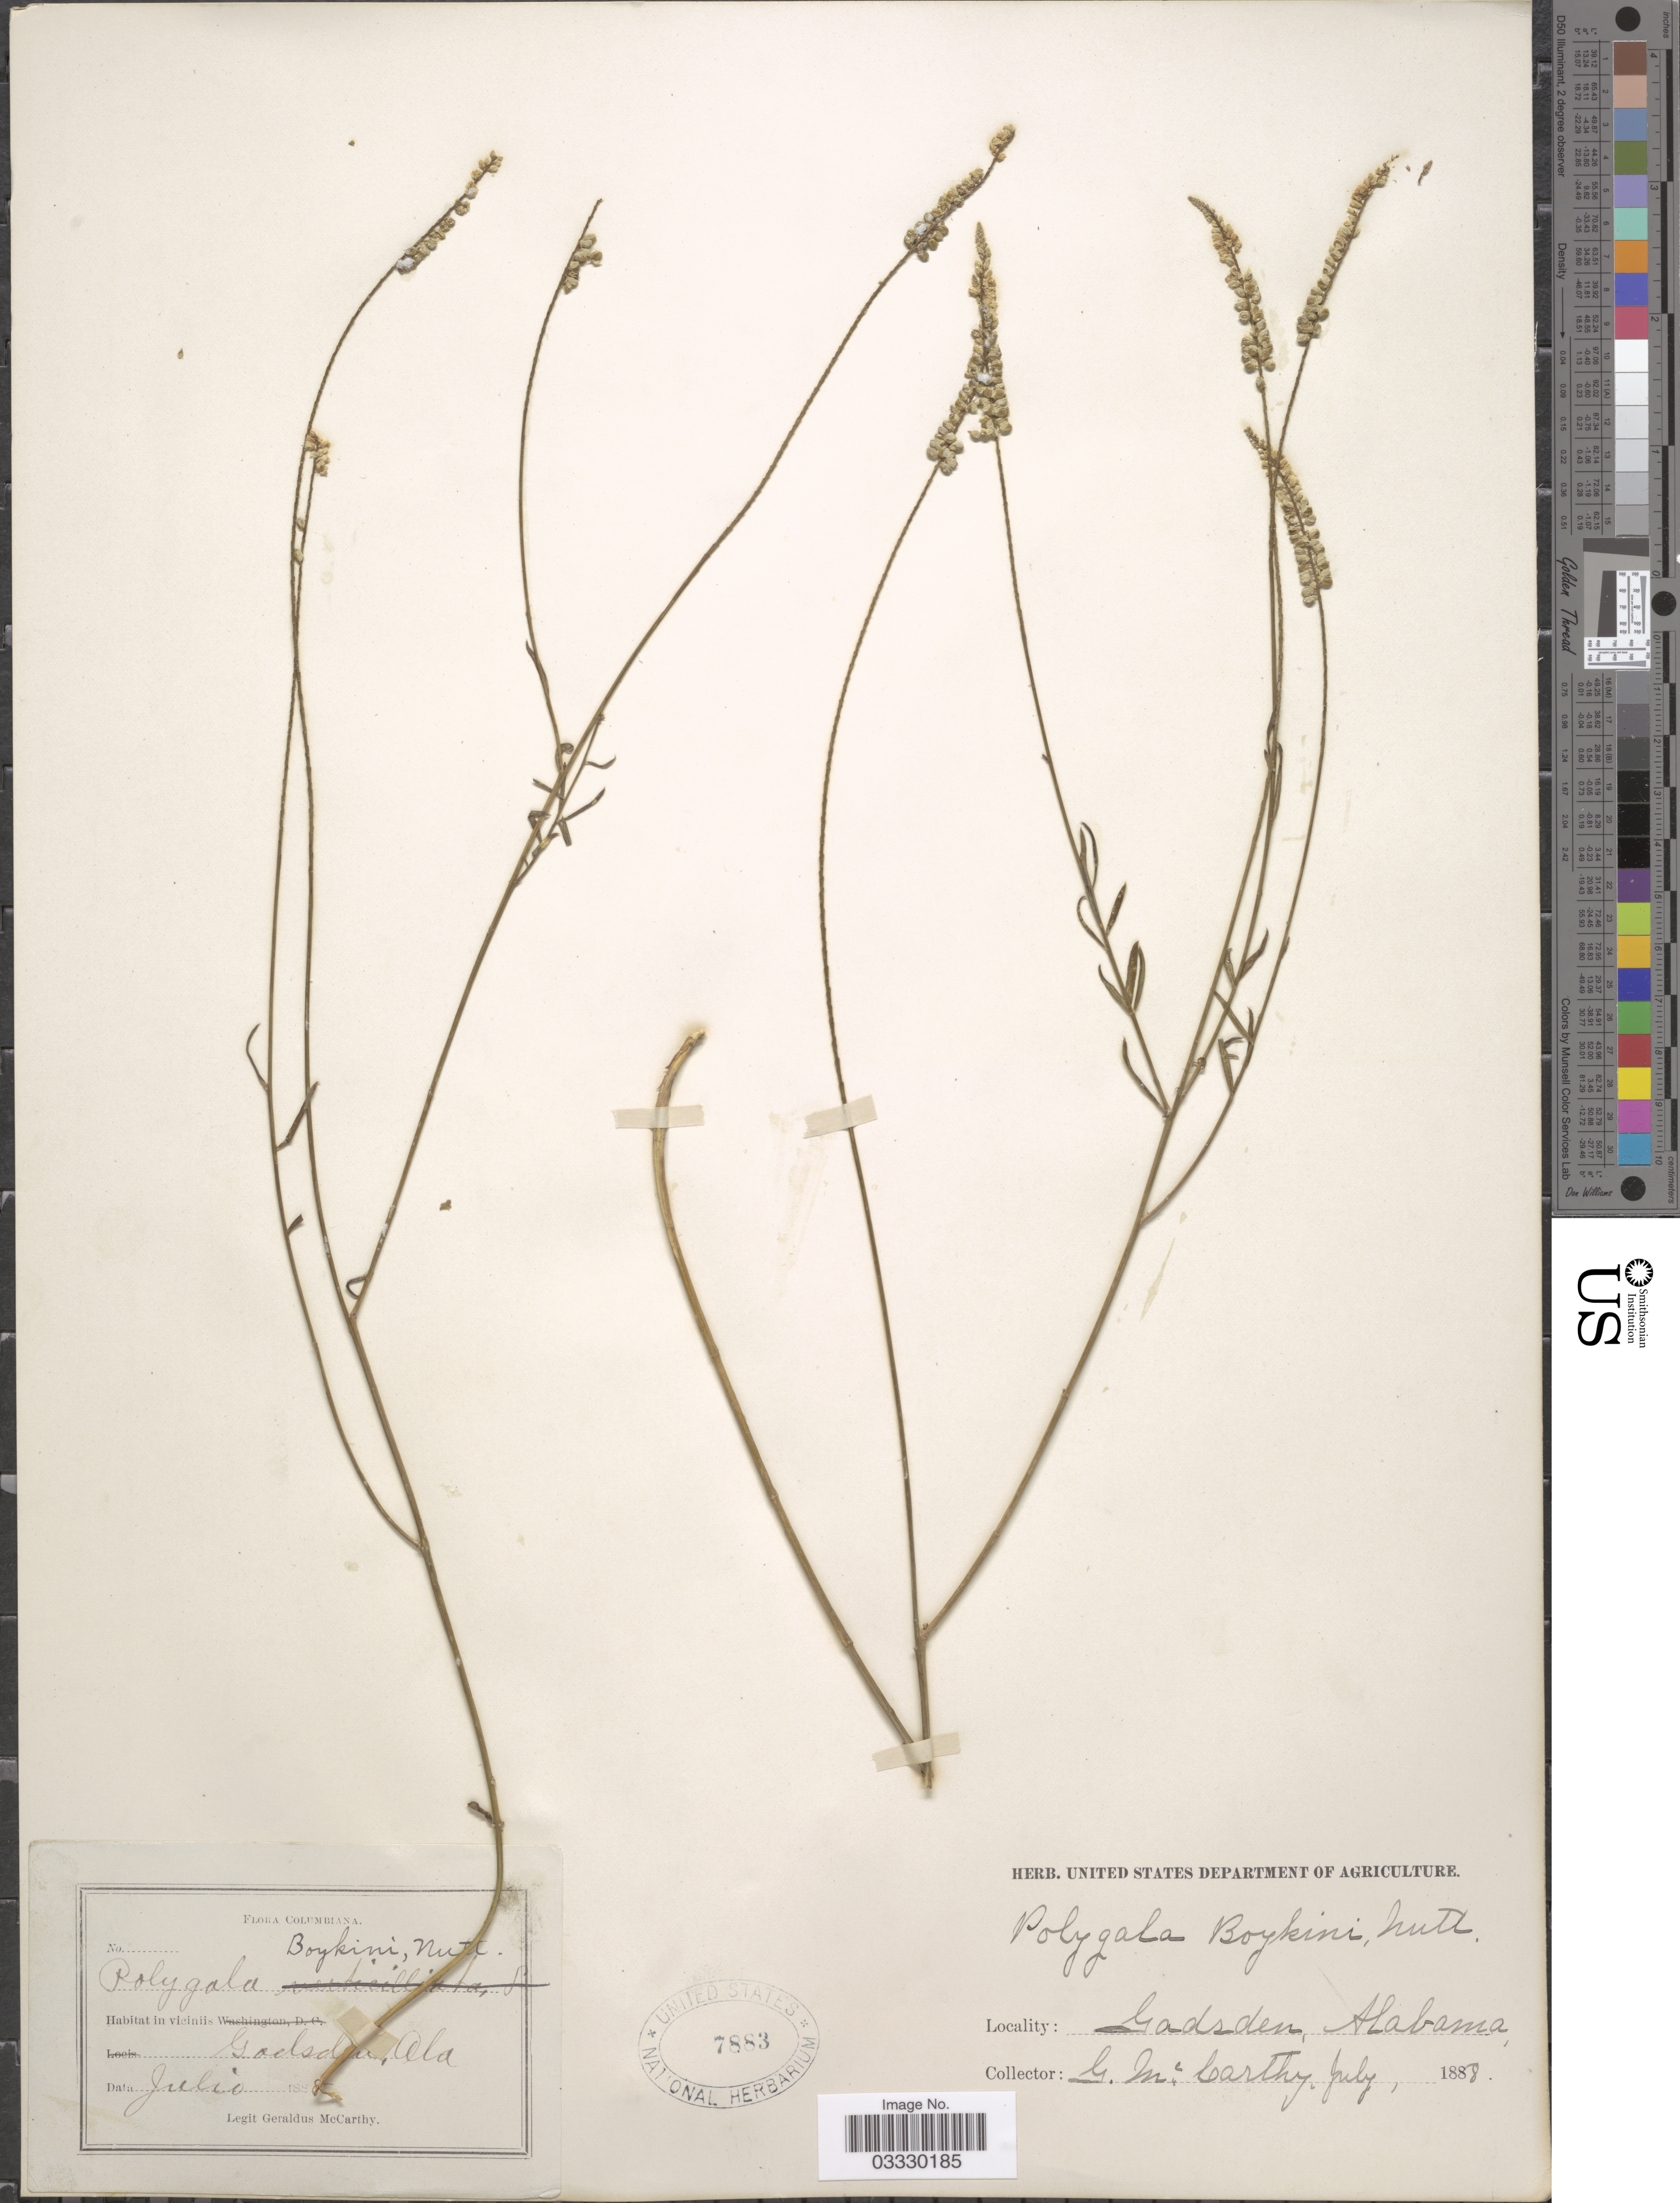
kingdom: Plantae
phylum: Tracheophyta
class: Magnoliopsida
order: Fabales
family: Polygalaceae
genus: Polygala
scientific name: Polygala boykinii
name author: Nutt.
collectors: G. M. McCarthy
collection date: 1888-07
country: United States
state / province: Alabama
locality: Habitat in viciniis Gadsden.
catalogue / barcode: US 7883